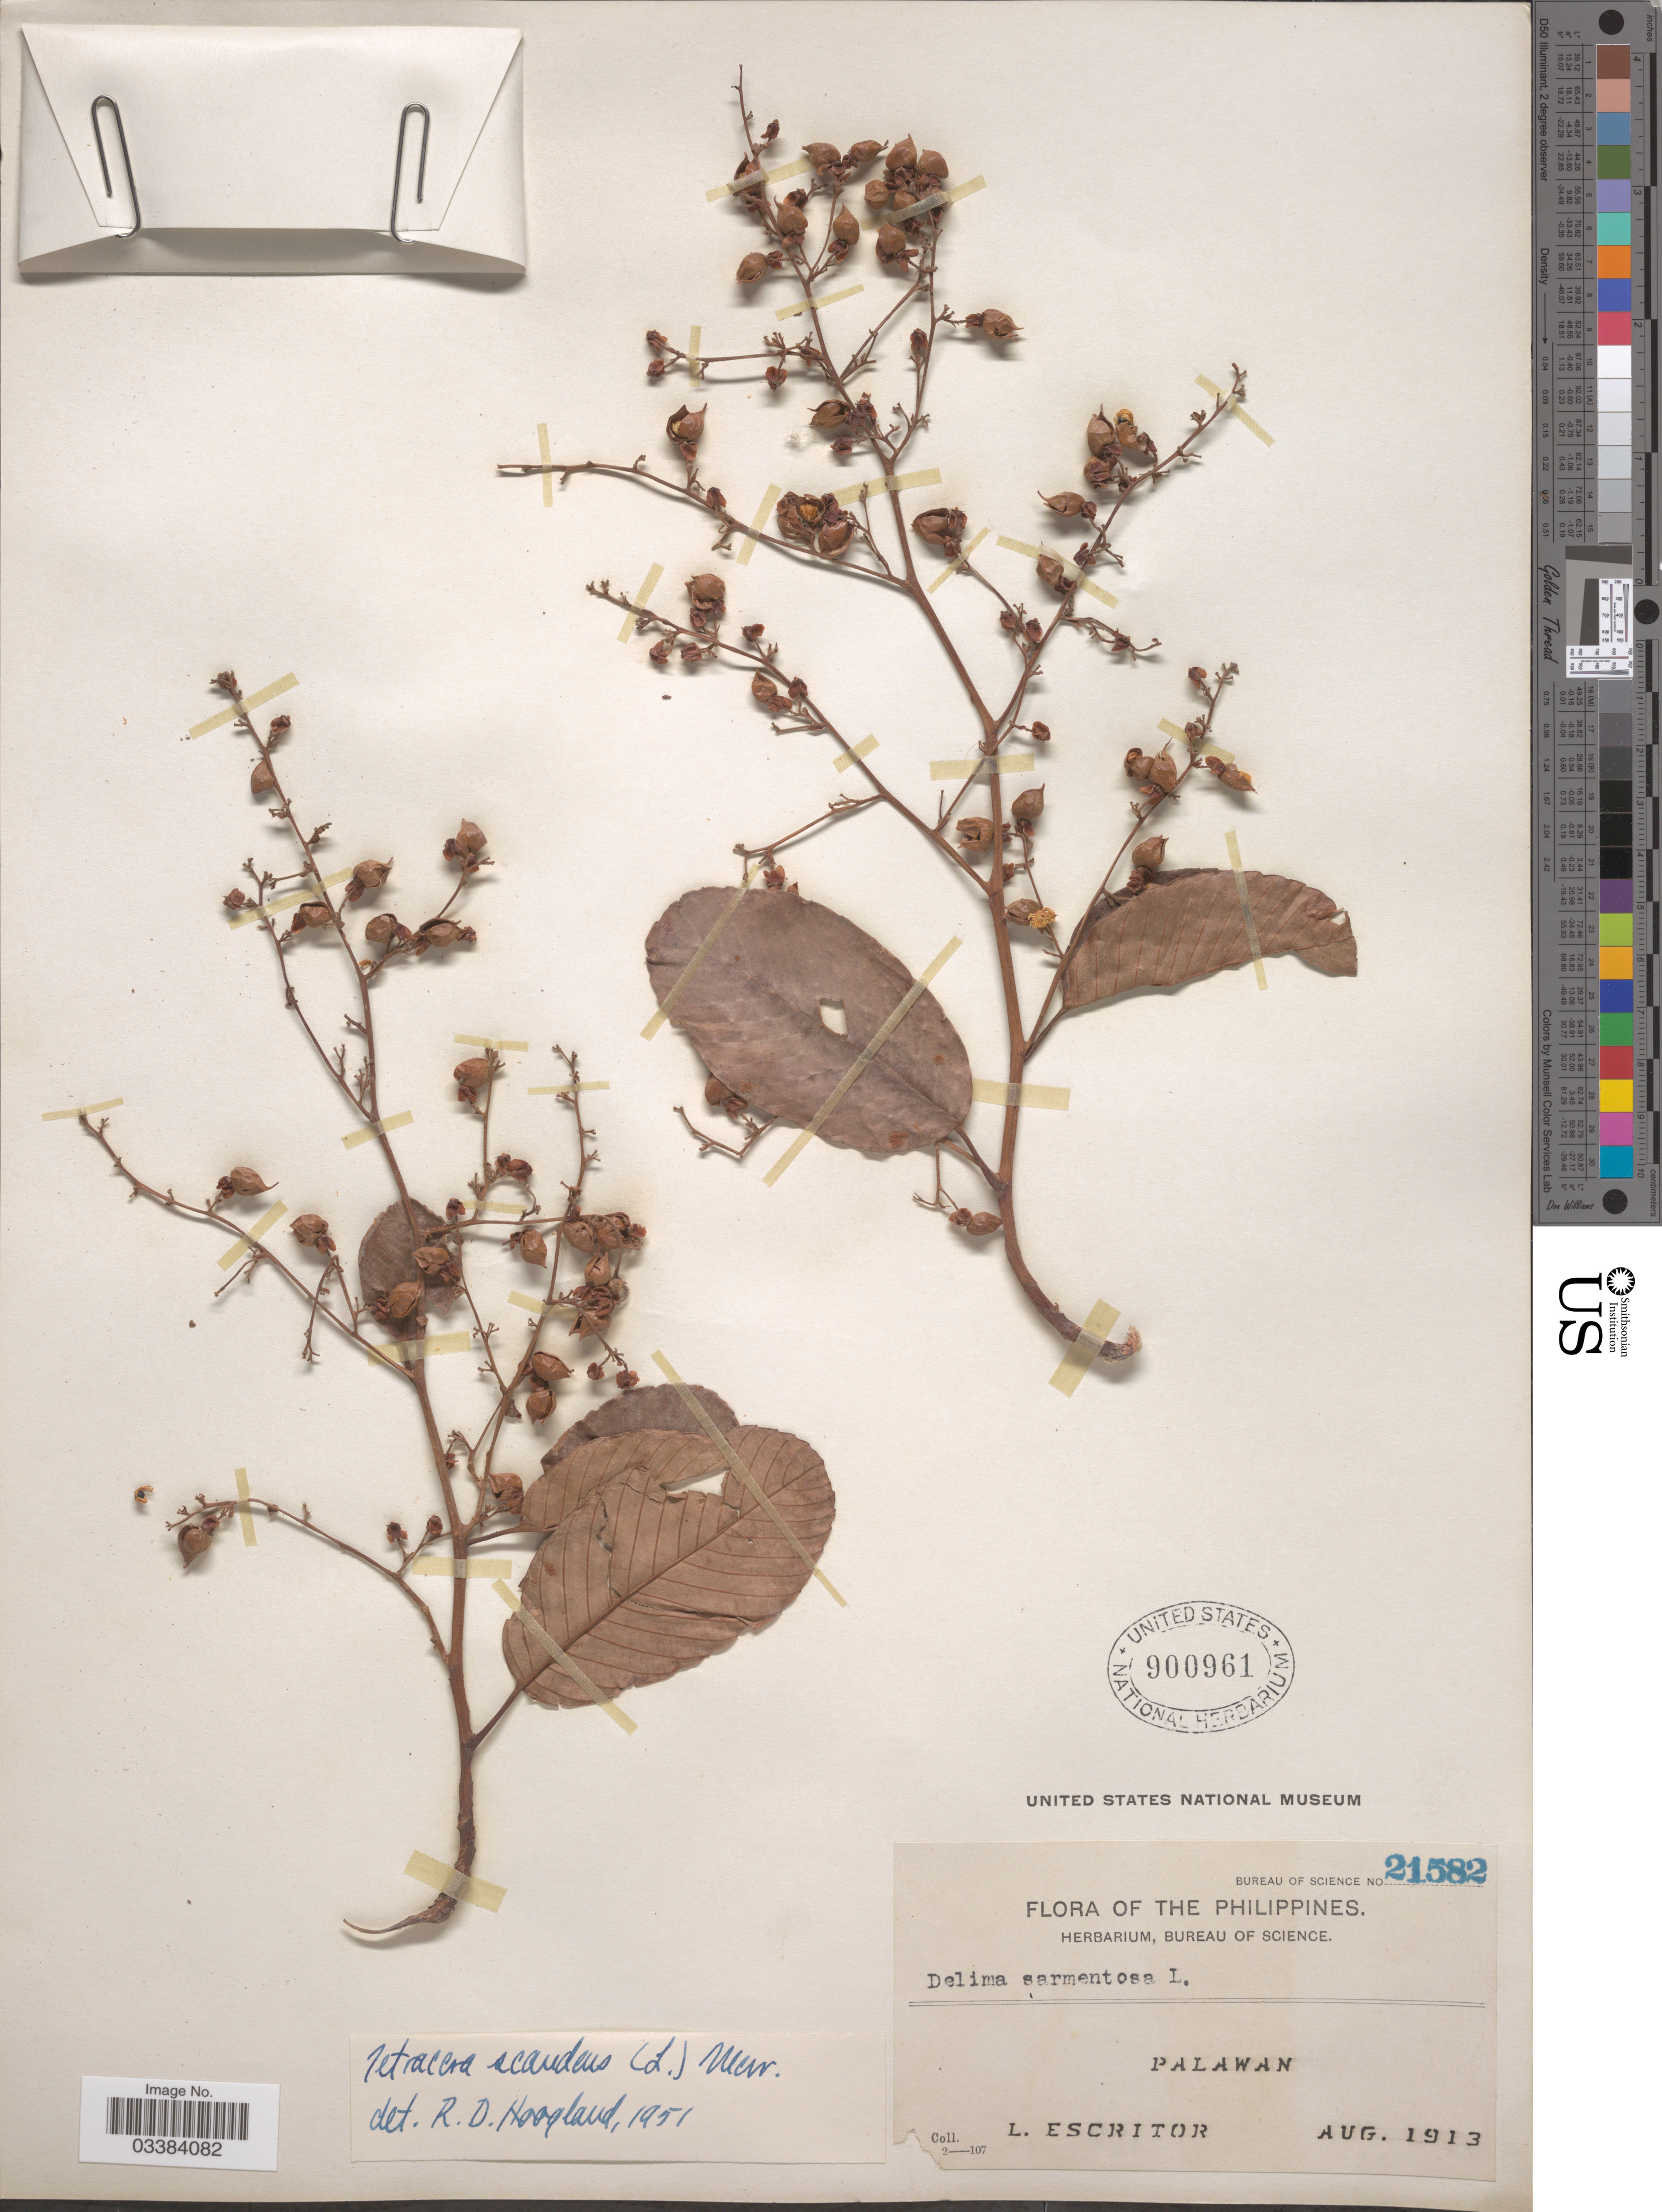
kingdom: Plantae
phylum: Tracheophyta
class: Magnoliopsida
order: Dilleniales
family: Dilleniaceae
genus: Tetracera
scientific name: Tetracera scandens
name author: (L.) Merr.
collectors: L. Escritor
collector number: Bureau of Science 21582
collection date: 1913-08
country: Philippines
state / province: Mimaropa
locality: Palawan.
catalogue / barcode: US 900961